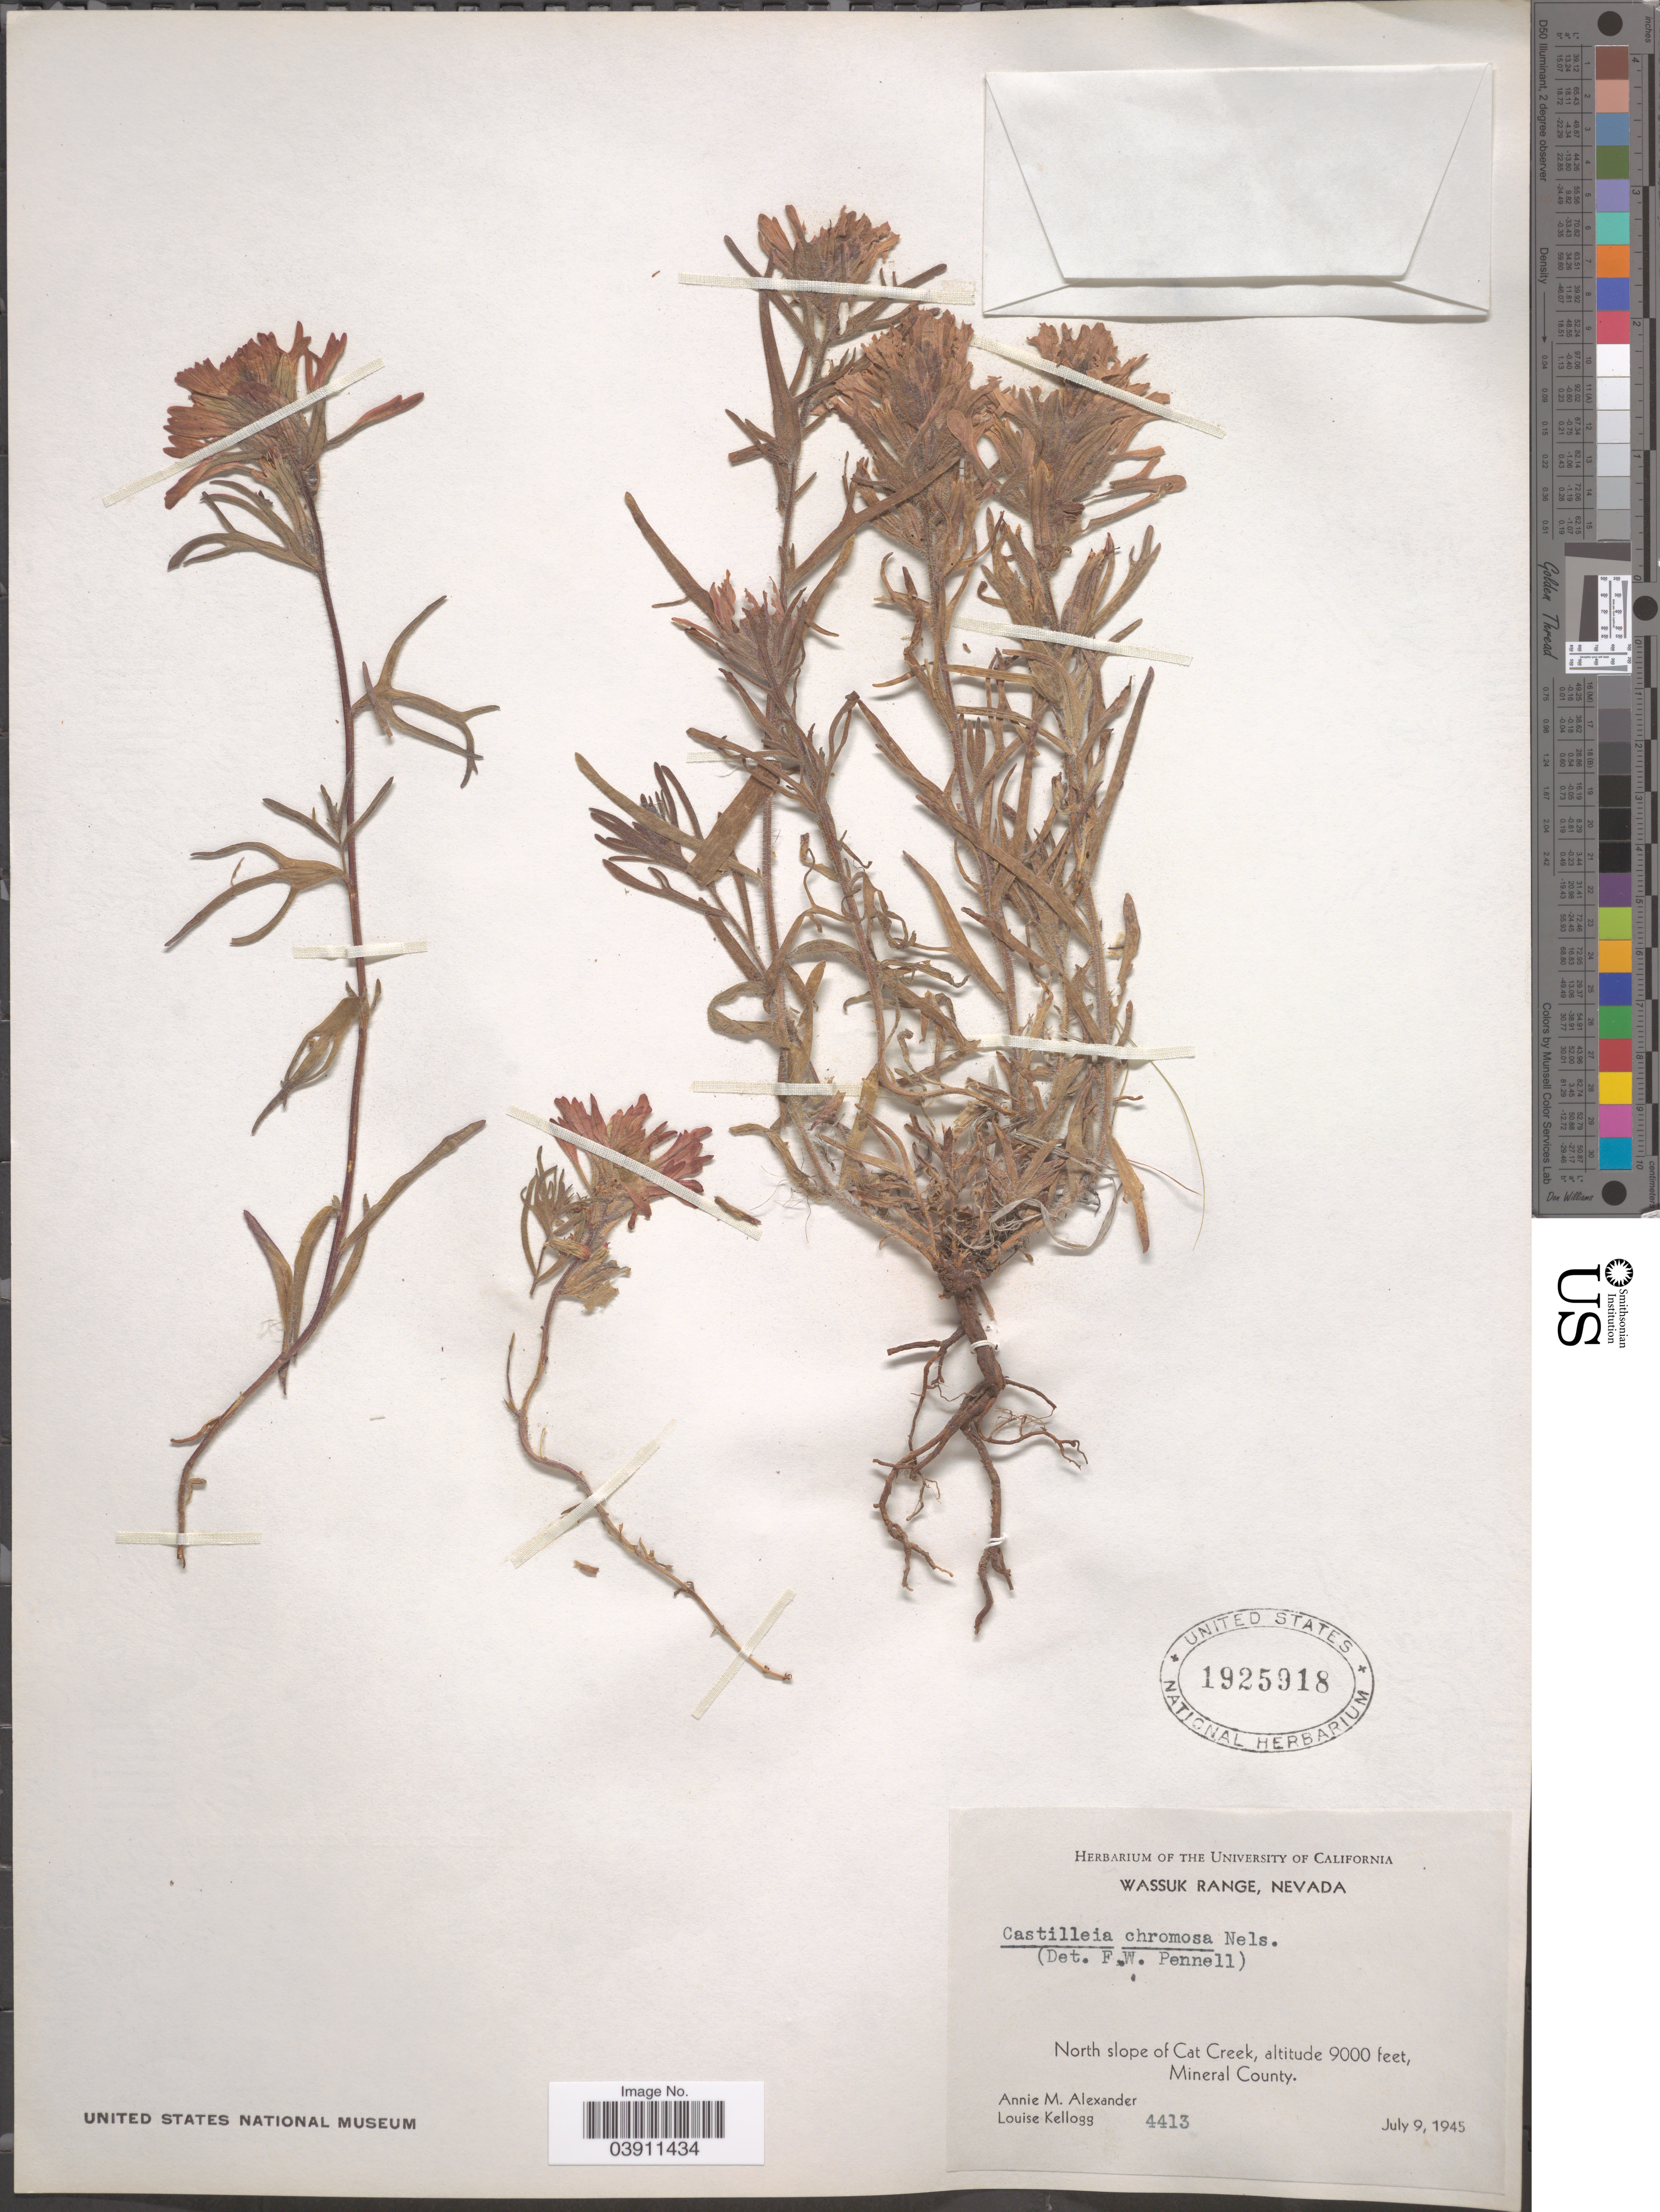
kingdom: Plantae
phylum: Tracheophyta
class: Magnoliopsida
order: Lamiales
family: Orobanchaceae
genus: Castilleja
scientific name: Castilleja chromosa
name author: A. Nelson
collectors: A. M. Alexander & L. Kellogg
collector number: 4413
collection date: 1945-07-09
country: United States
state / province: Nevada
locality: Wassuk Range. North slope of Cat Creek, Mineral County.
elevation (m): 2743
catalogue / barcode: US 1925918